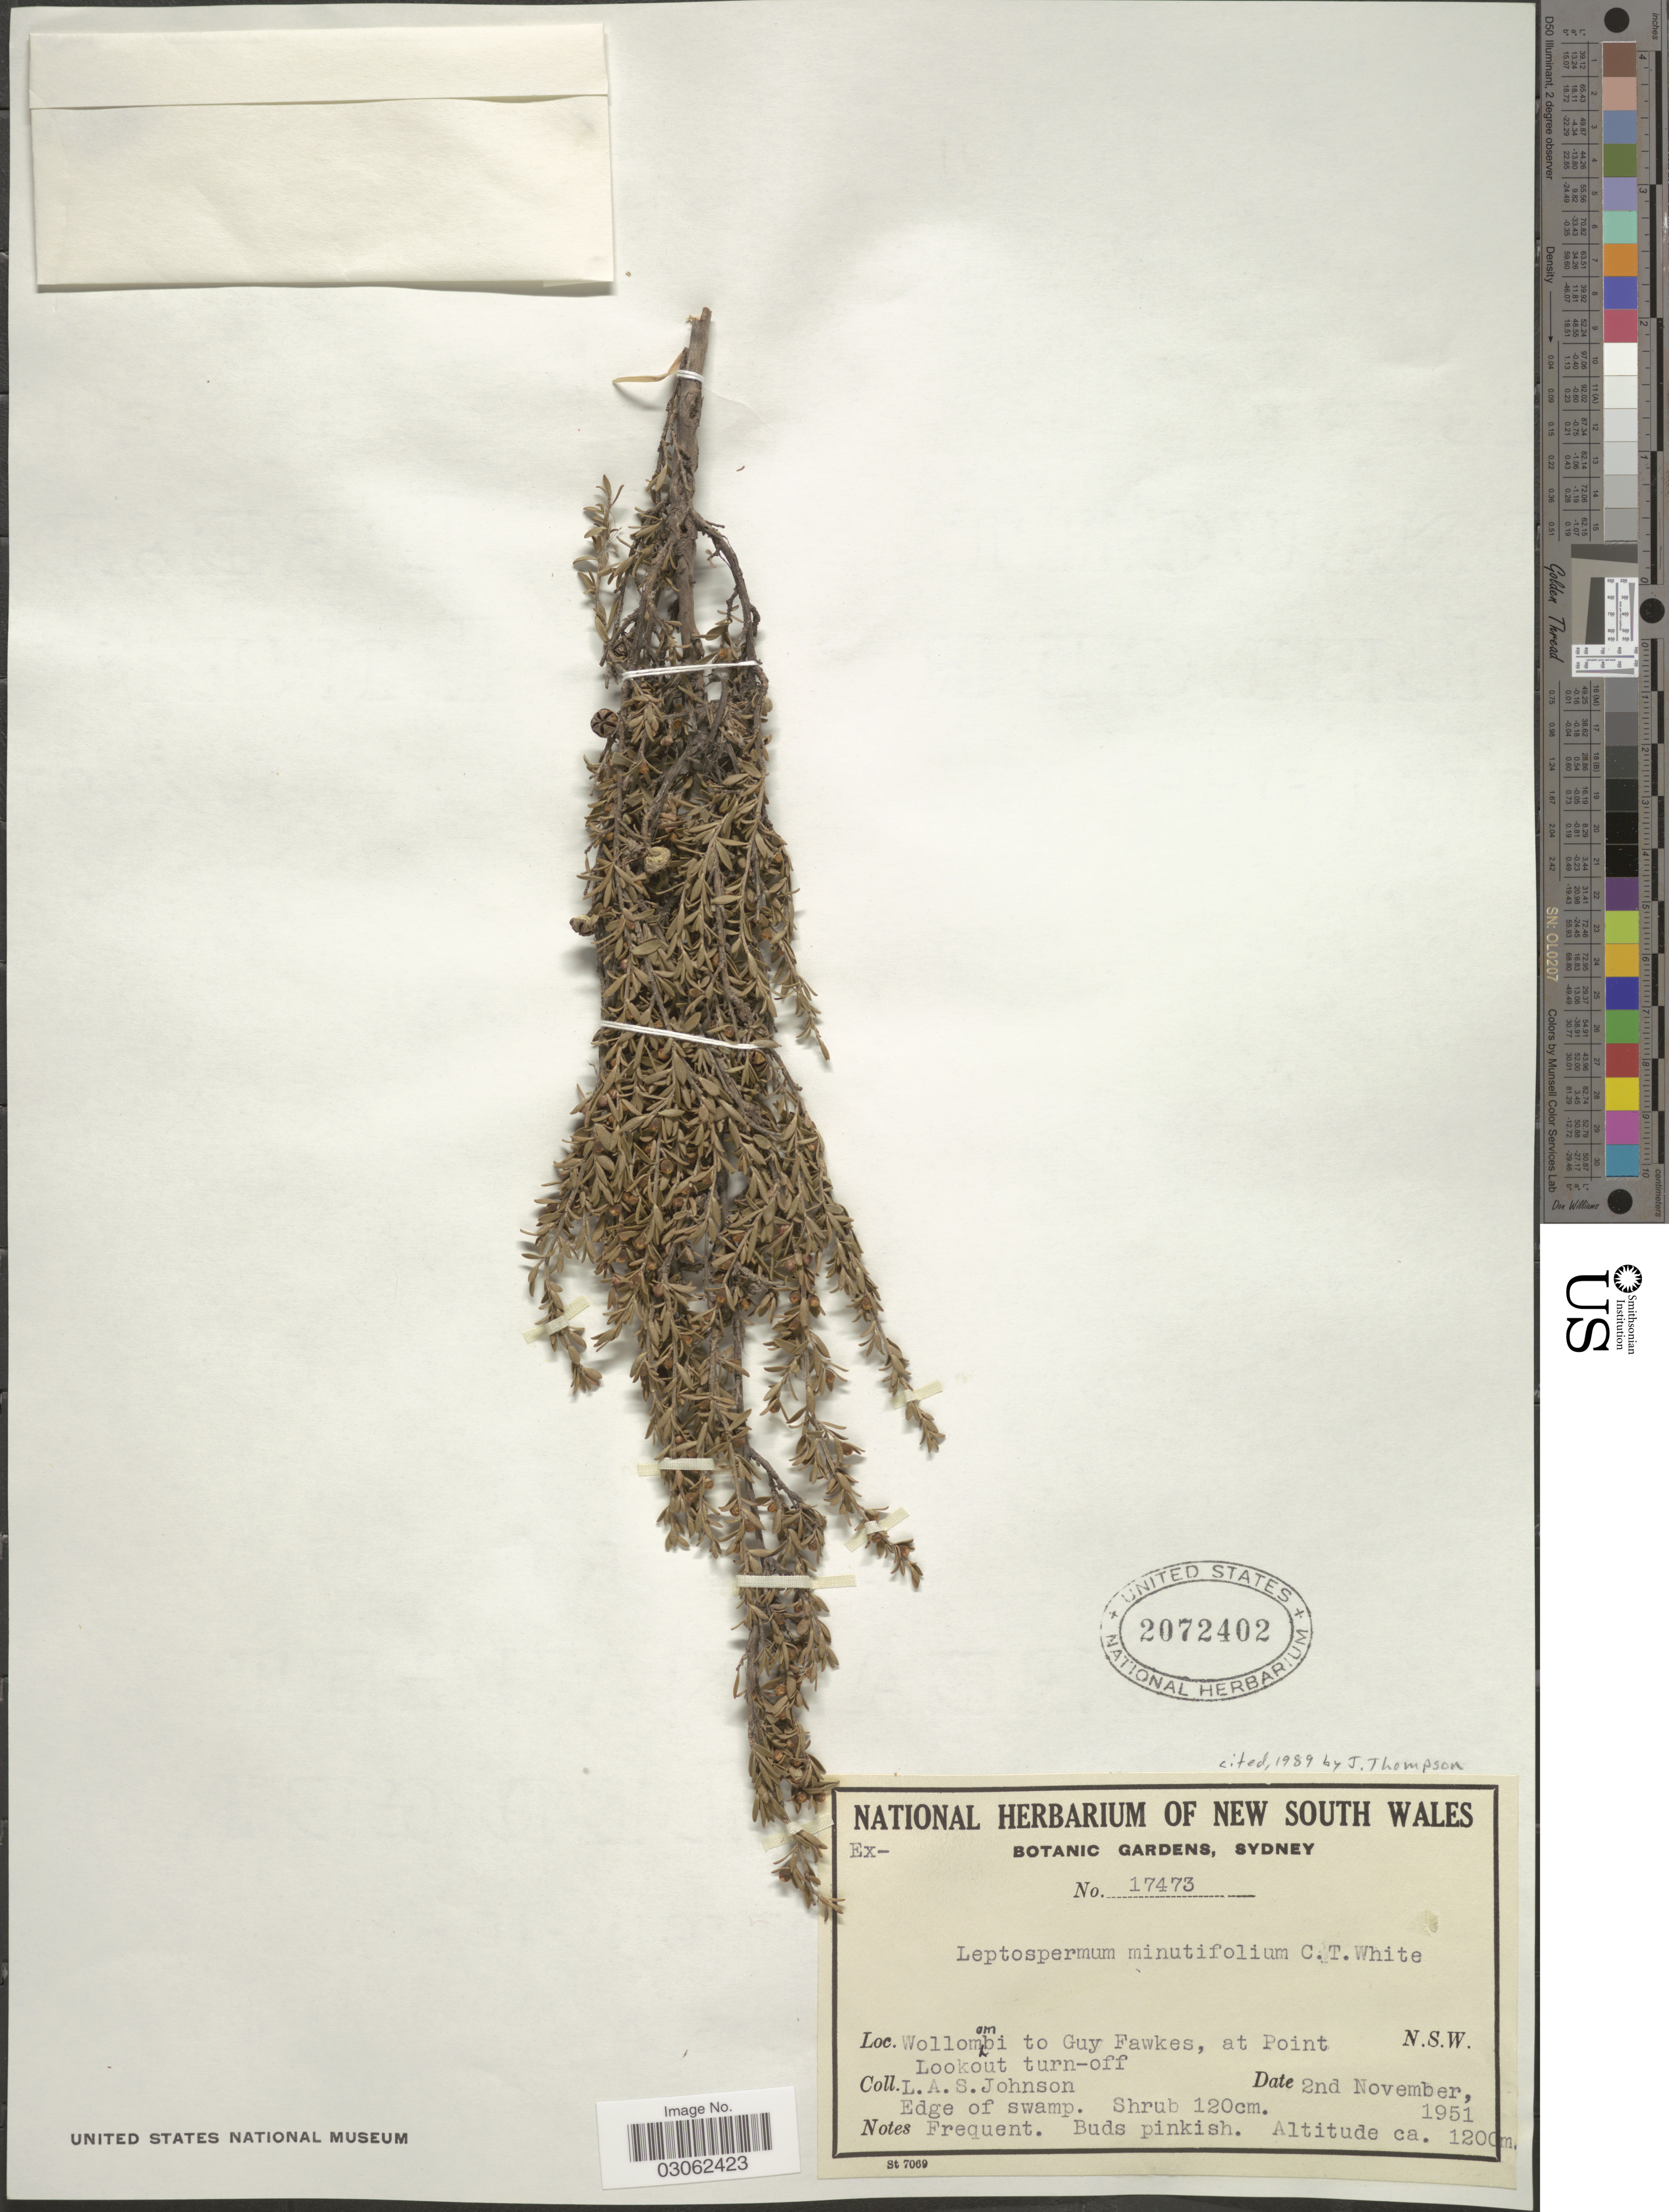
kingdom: Plantae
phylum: Tracheophyta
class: Magnoliopsida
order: Myrtales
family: Myrtaceae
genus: Leptospermum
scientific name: Leptospermum minutifolium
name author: C.T. White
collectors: L. A. S. Johnson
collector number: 17473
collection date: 1951-11-02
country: Australia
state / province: New South Wales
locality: Wollomombi to Guy Fawkes, at Point Lookout turn-off. N.S.W.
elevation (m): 1200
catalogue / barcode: US 2072402